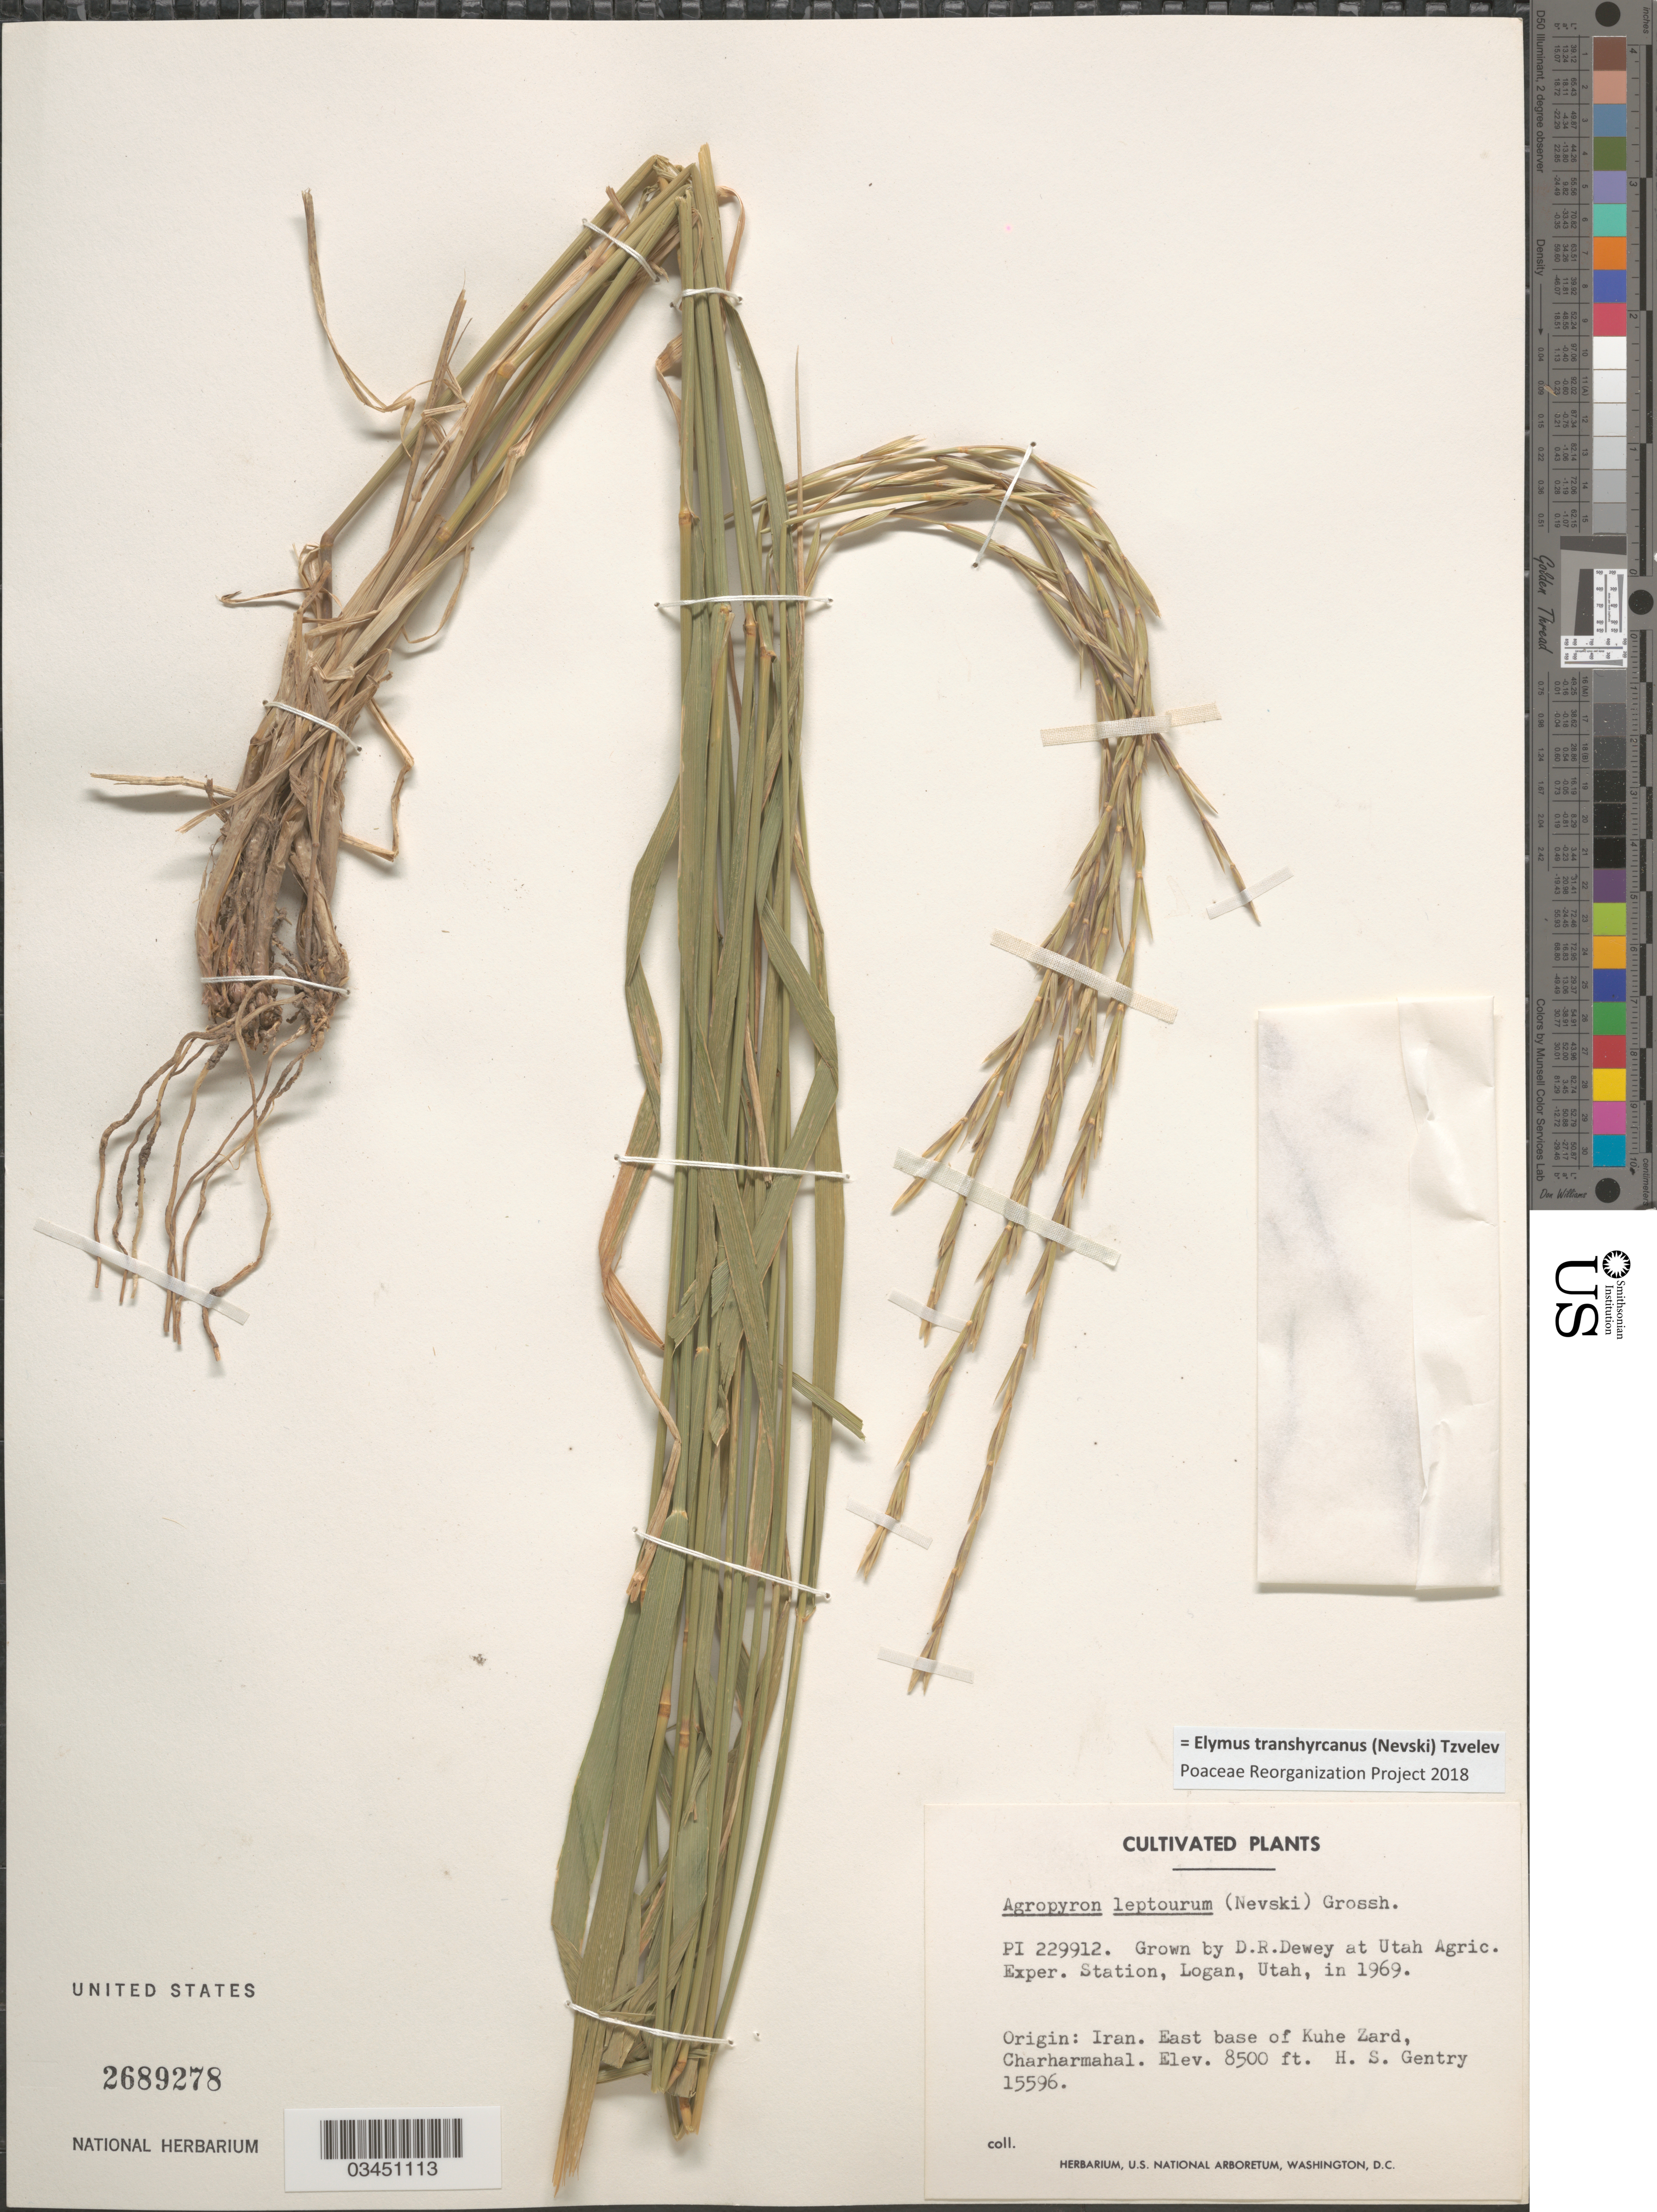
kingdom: Plantae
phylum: Tracheophyta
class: Liliopsida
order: Poales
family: Poaceae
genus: Elymus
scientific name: Elymus transhyrcanus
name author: (Nevski) Tzvelev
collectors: D. Dewey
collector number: PI229912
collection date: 1969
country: United States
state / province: Utah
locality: At Utah Agric. Exper. Station, Logan.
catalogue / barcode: US 2689278